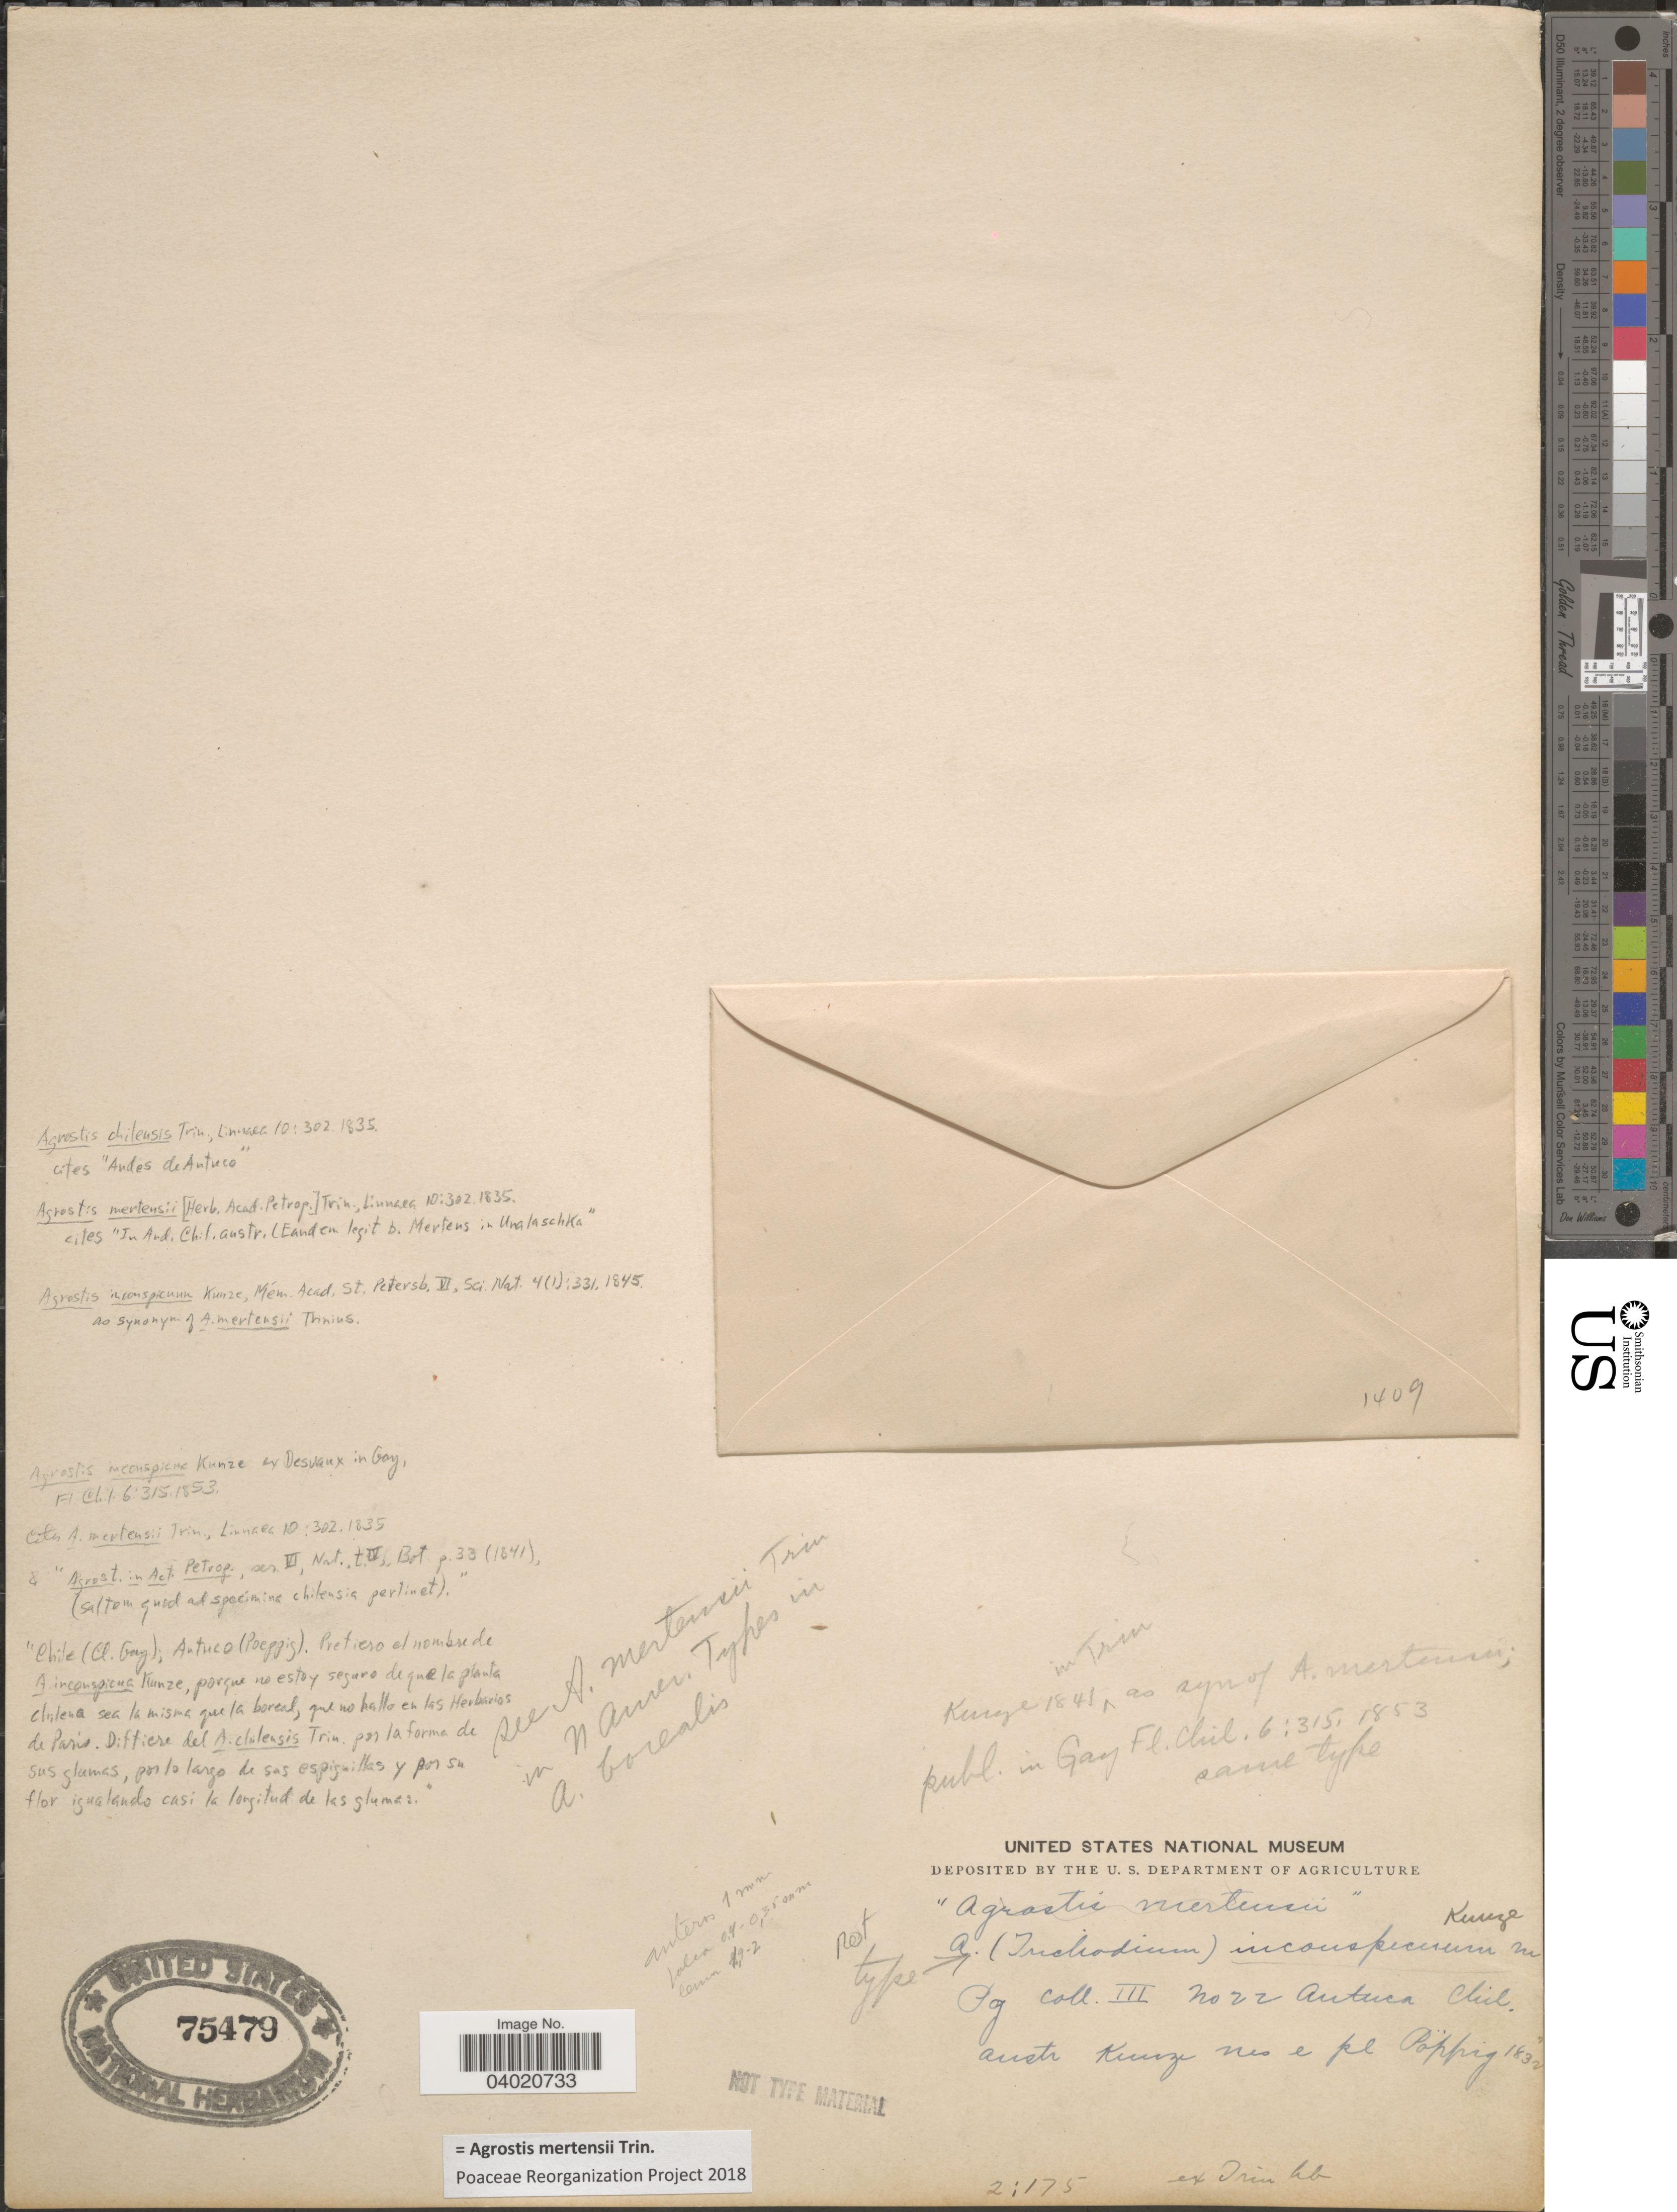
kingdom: Plantae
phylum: Tracheophyta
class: Liliopsida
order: Poales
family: Poaceae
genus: Agrostis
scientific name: Agrostis mertensii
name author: Trin.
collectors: -. Poppig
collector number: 22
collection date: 1832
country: Chile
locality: Autuca Chil. austr. Kunze nes.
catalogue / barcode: US 75479